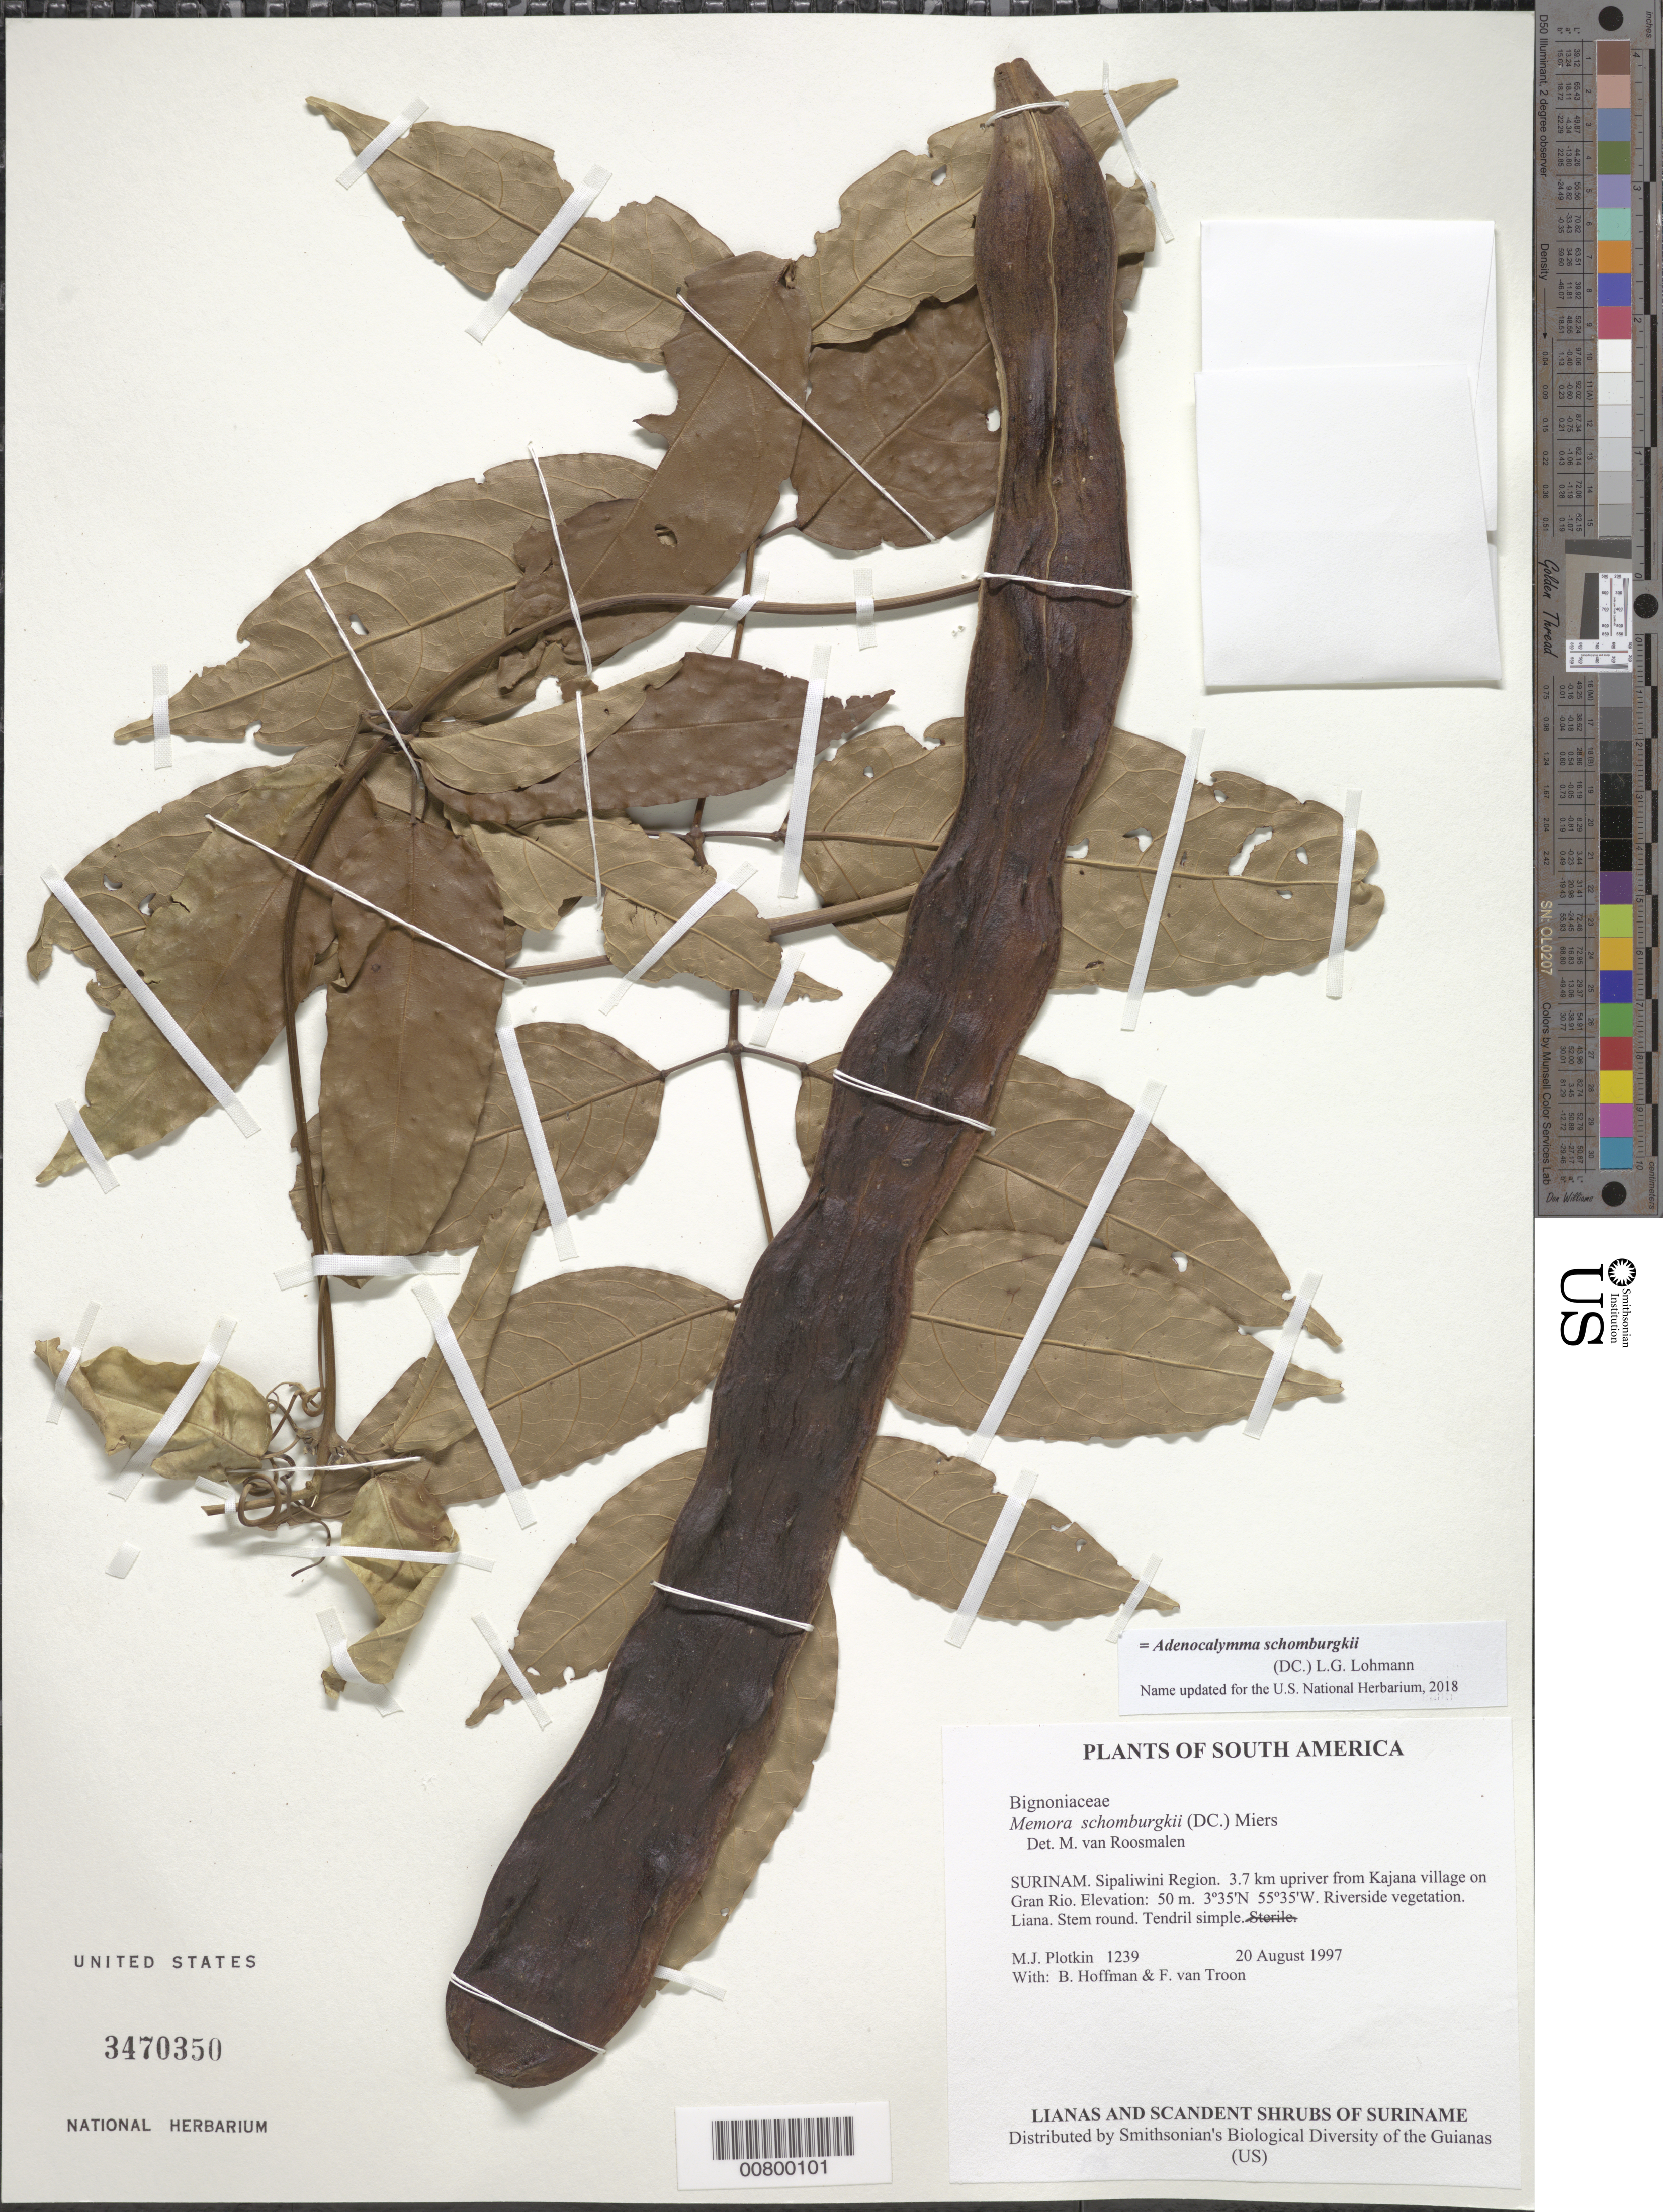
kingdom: Plantae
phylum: Tracheophyta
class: Magnoliopsida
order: Lamiales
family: Bignoniaceae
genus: Adenocalymma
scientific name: Adenocalymma schomburgkii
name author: (DC.) L.G. Lohmann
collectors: M. Plotkin, B. Hoffman & F. Van Troon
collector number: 1239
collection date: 1997-08-20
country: Suriname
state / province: Sipaliwini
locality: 3.7 km upriver from Kajana village on the Gran Rio.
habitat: Riverside vegetation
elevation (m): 50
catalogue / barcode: US 3470350